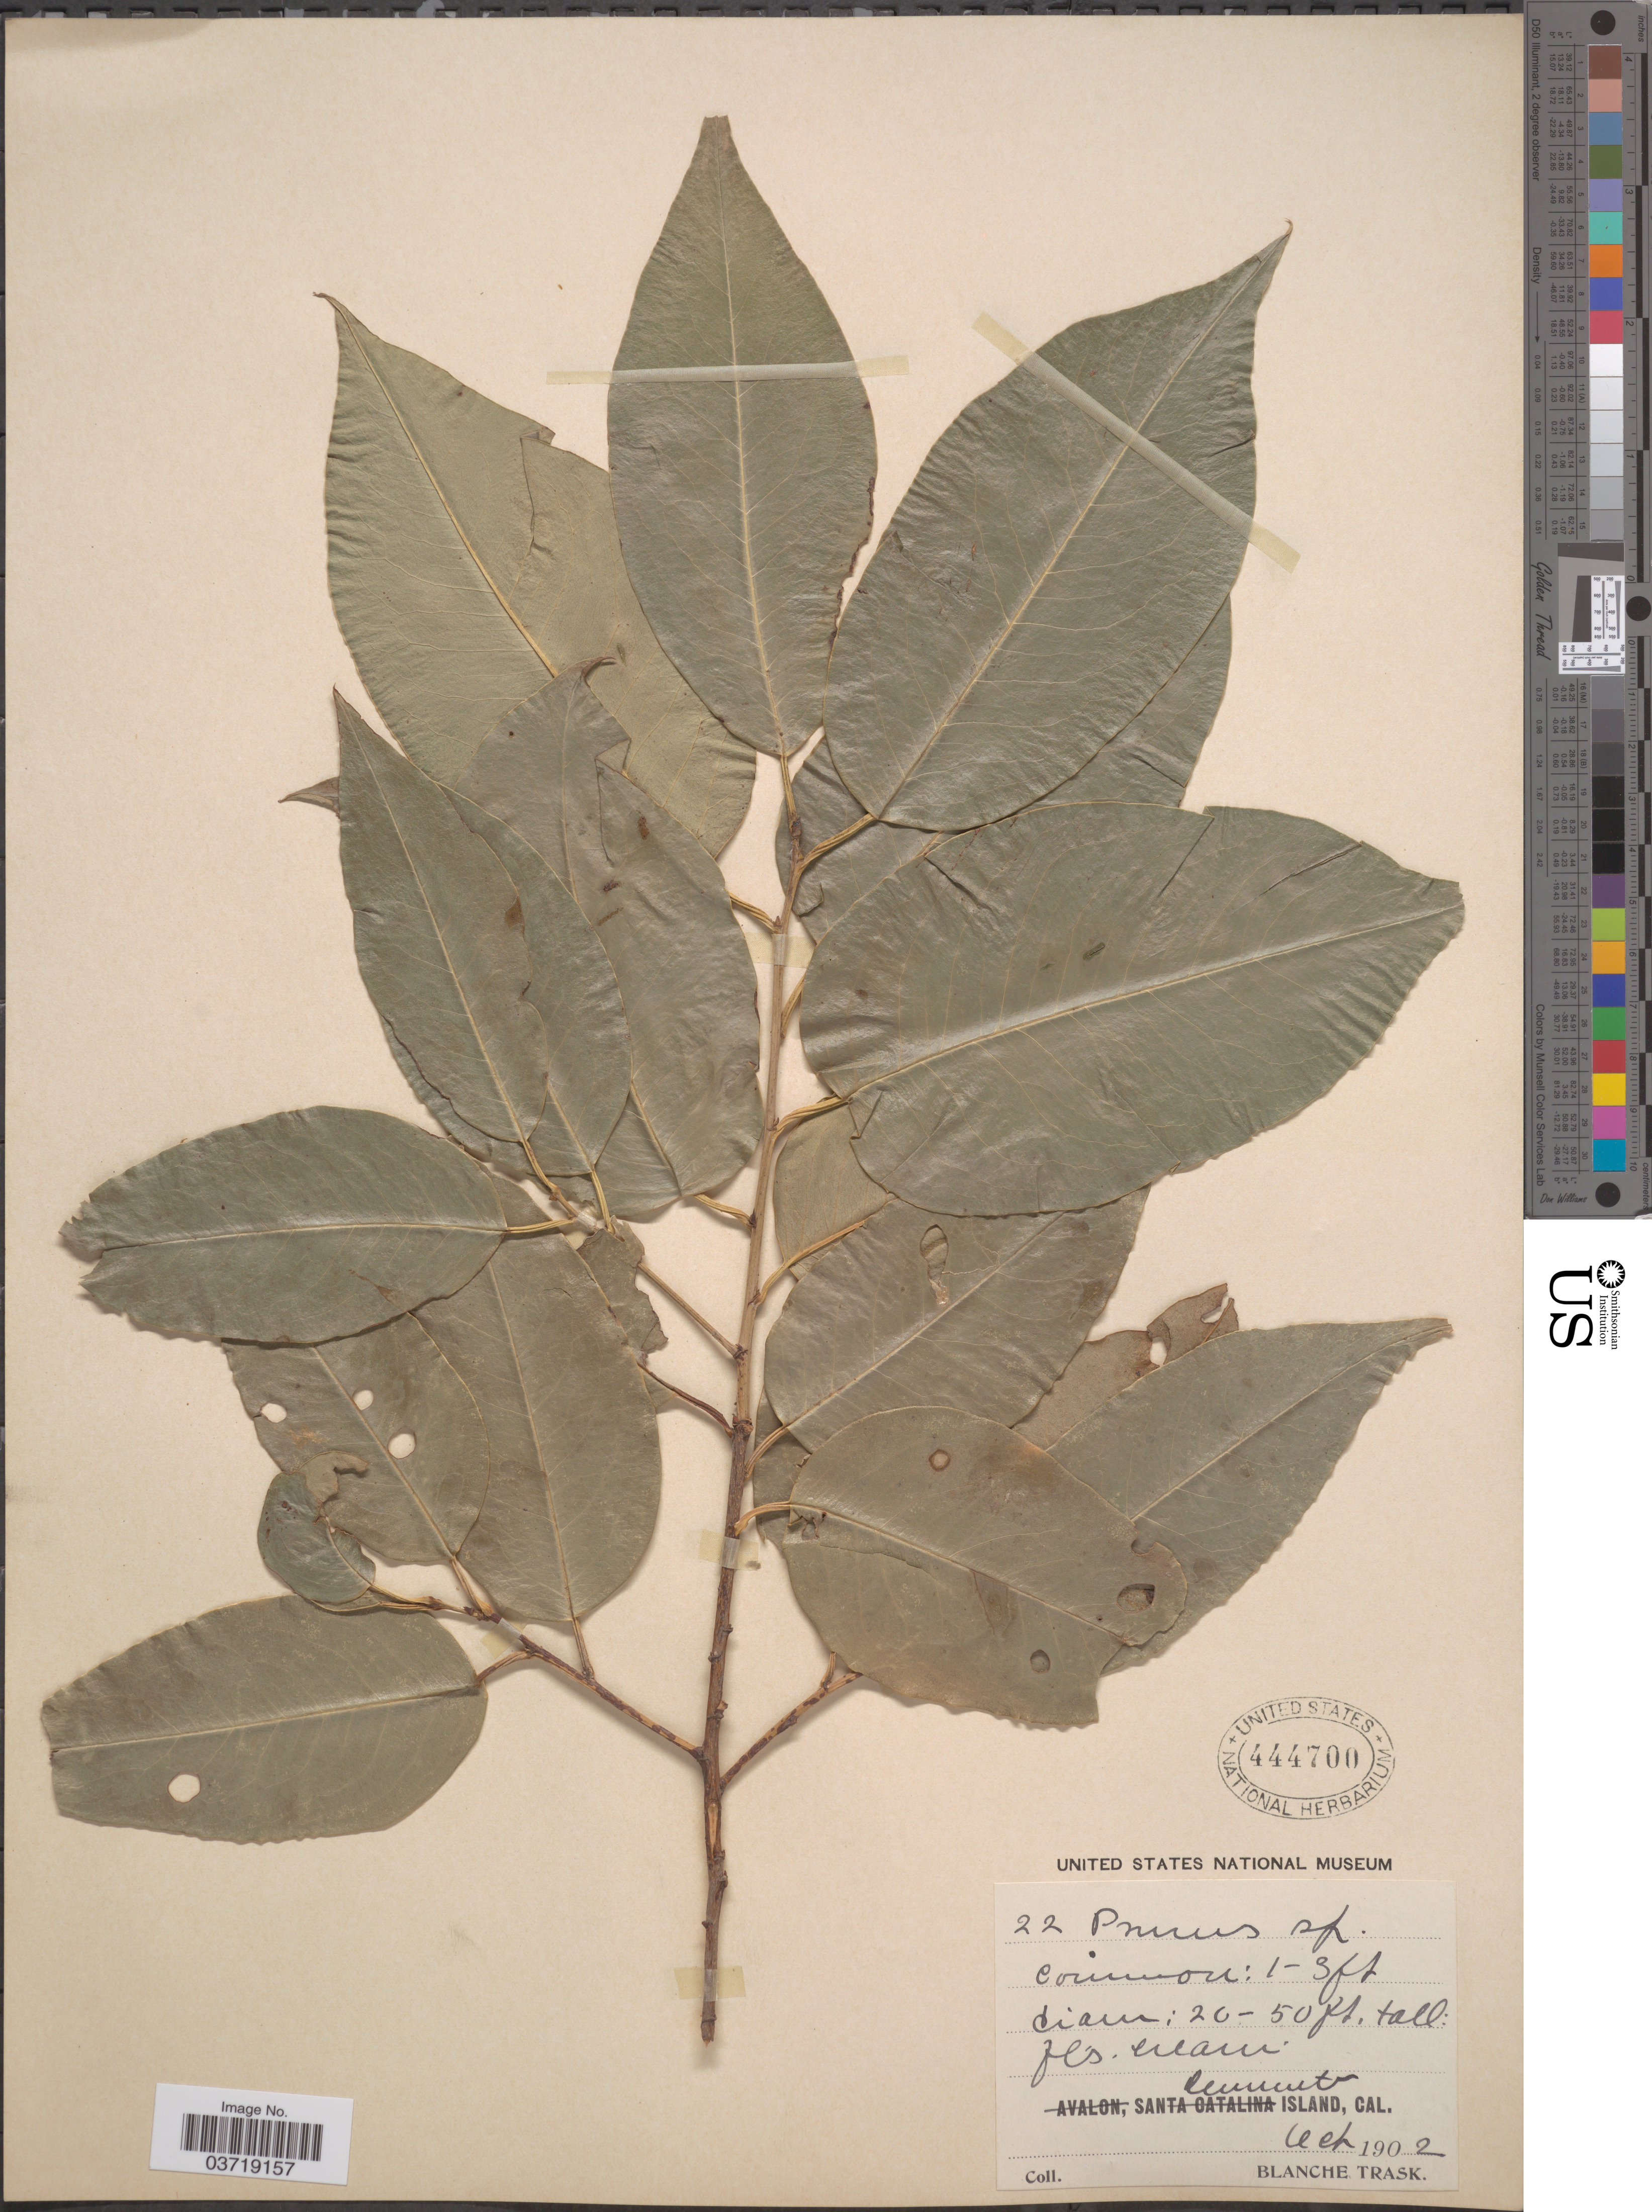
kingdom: Plantae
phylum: Tracheophyta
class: Magnoliopsida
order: Rosales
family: Rosaceae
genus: Prunus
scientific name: Prunus ilicifolia var. occidentalis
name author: K. Brandegee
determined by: Strong, Mark T., (BOT), Smithsonian Institution - National Museum of Natural History (UNITED STATES)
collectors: B. Trask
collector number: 22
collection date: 1902-03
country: United States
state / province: California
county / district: Los Angeles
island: San Clemente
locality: San Clemente Island.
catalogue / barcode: US 444700